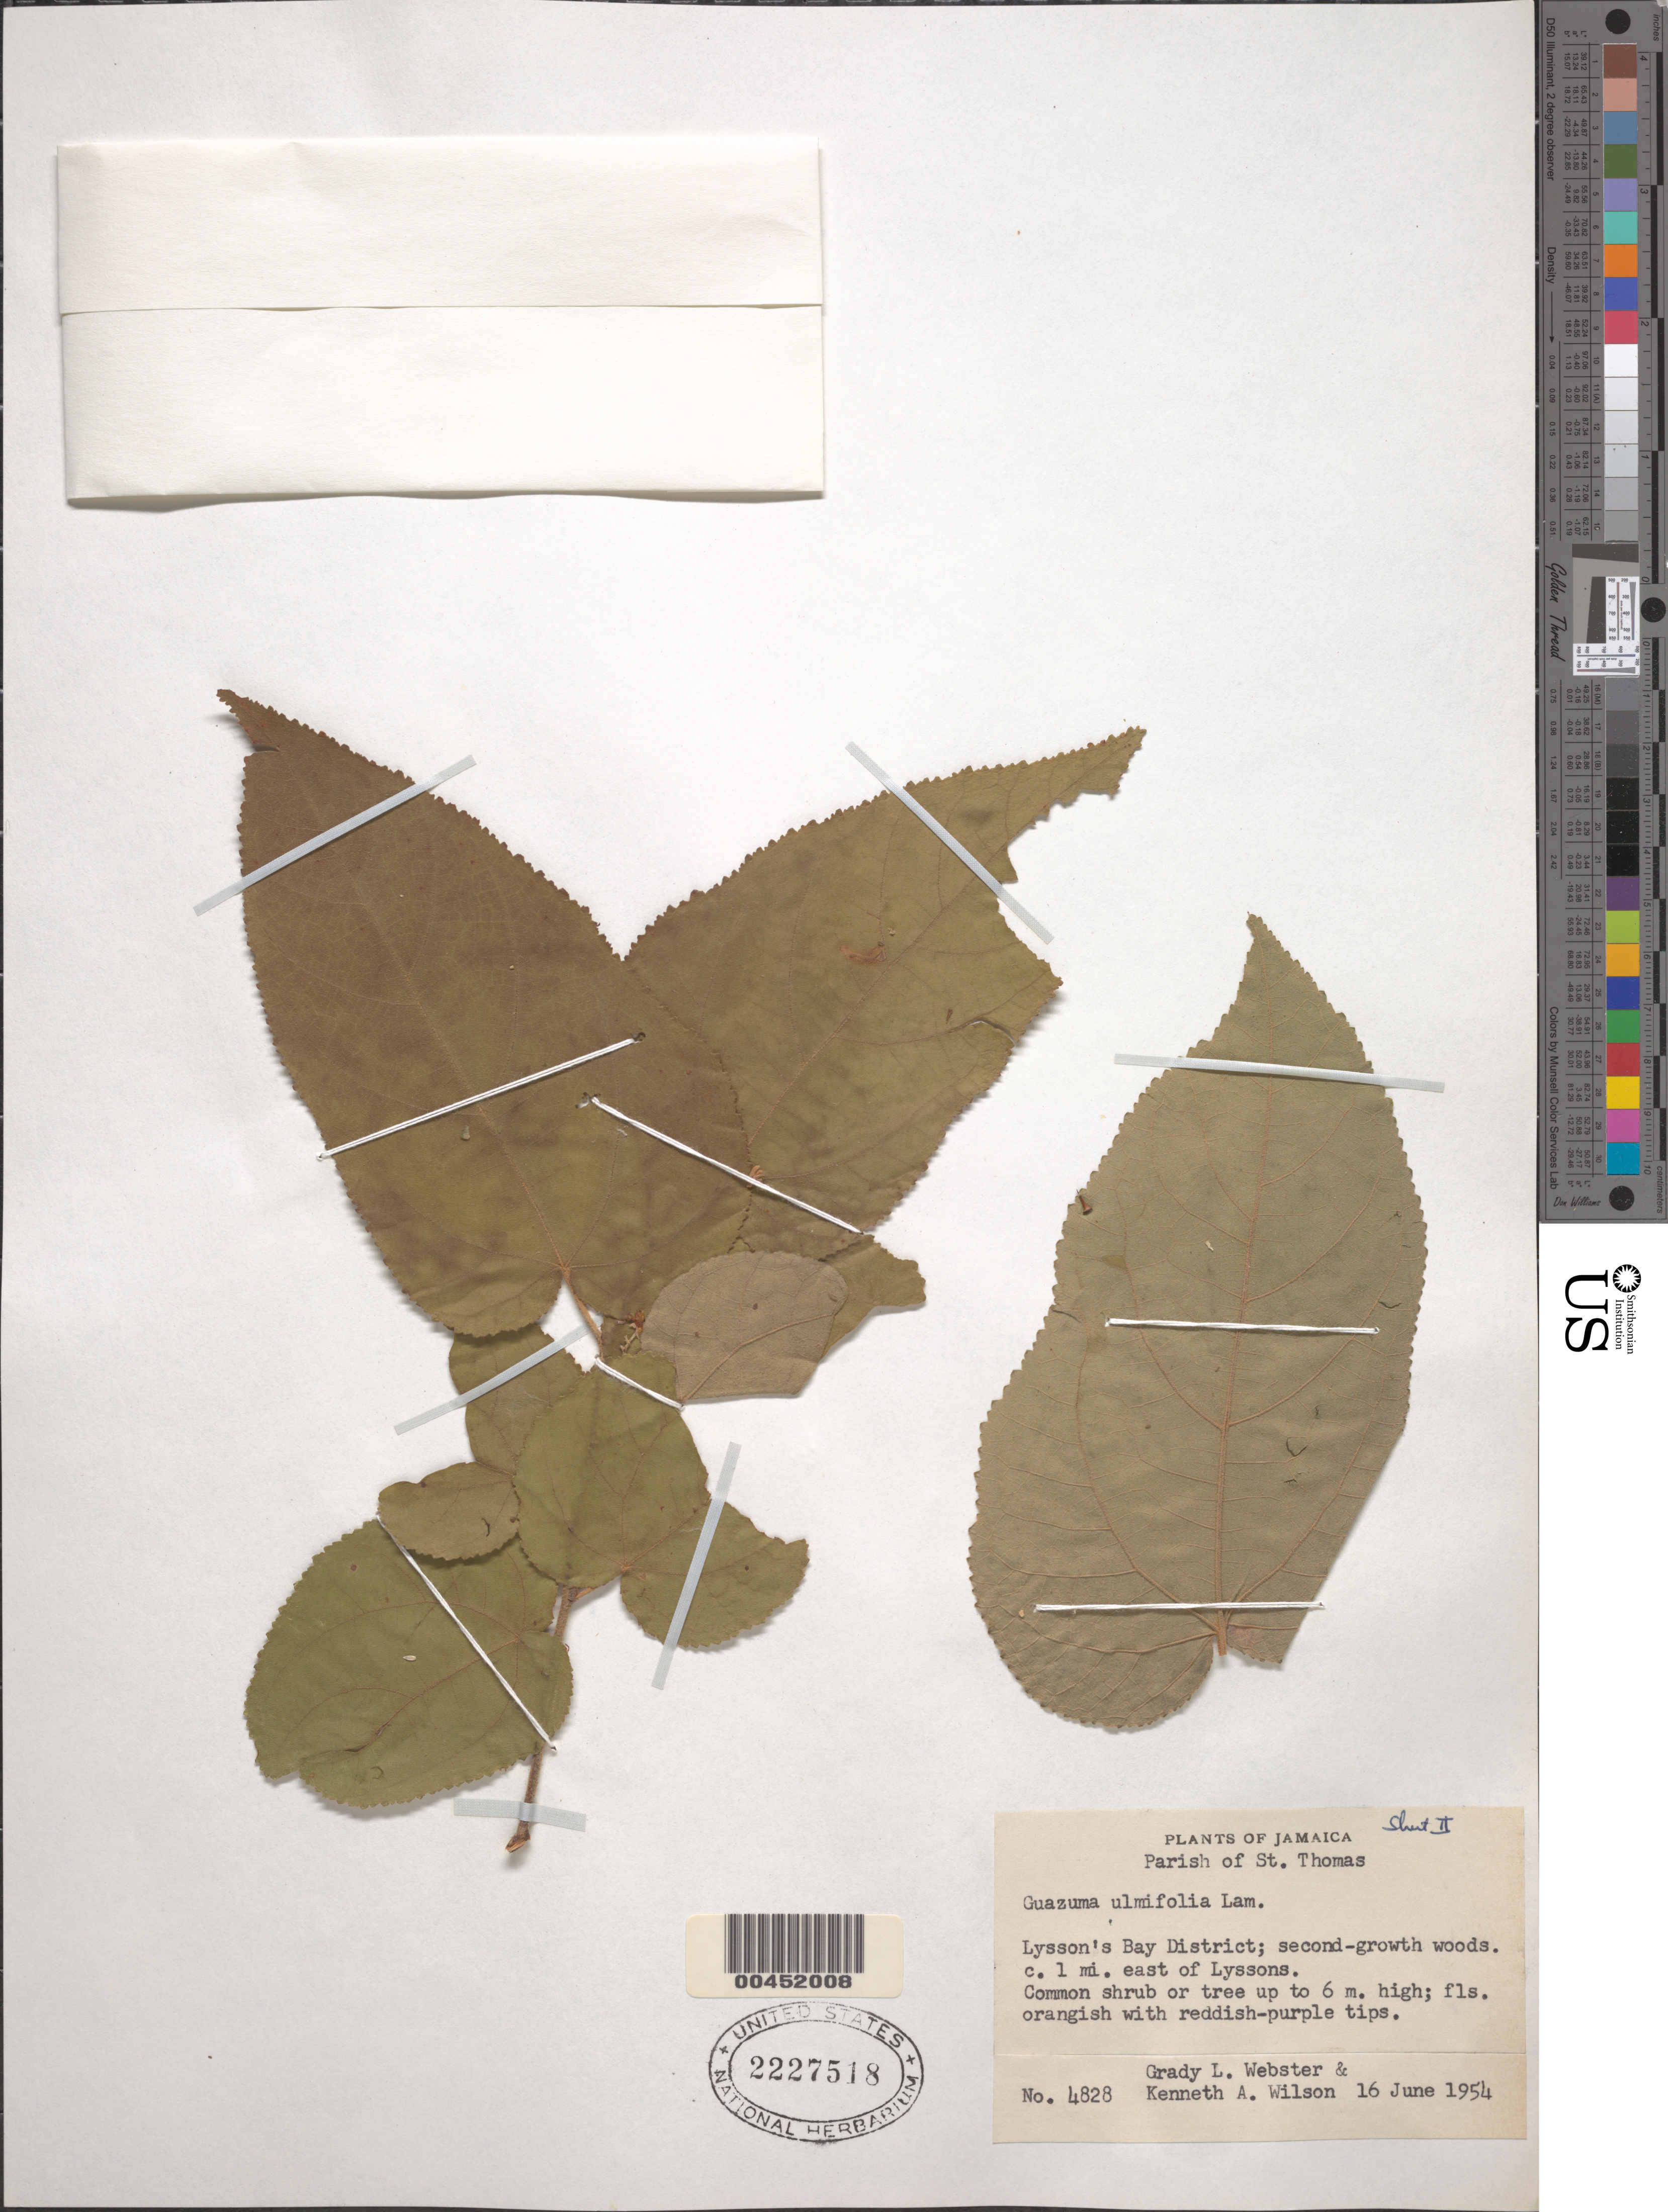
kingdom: Plantae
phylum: Tracheophyta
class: Magnoliopsida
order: Malvales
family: Malvaceae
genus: Guazuma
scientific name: Guazuma ulmifolia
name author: Lam.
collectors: G. L. Webster & K. A. Wilson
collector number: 4828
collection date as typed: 16 Jun 1954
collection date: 1954-06-16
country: Jamaica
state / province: Saint Thomas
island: Greater Antilles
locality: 1 mi. E of Lyssons, Lysson's Bay Dist.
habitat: second growth woods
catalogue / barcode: US 2227518